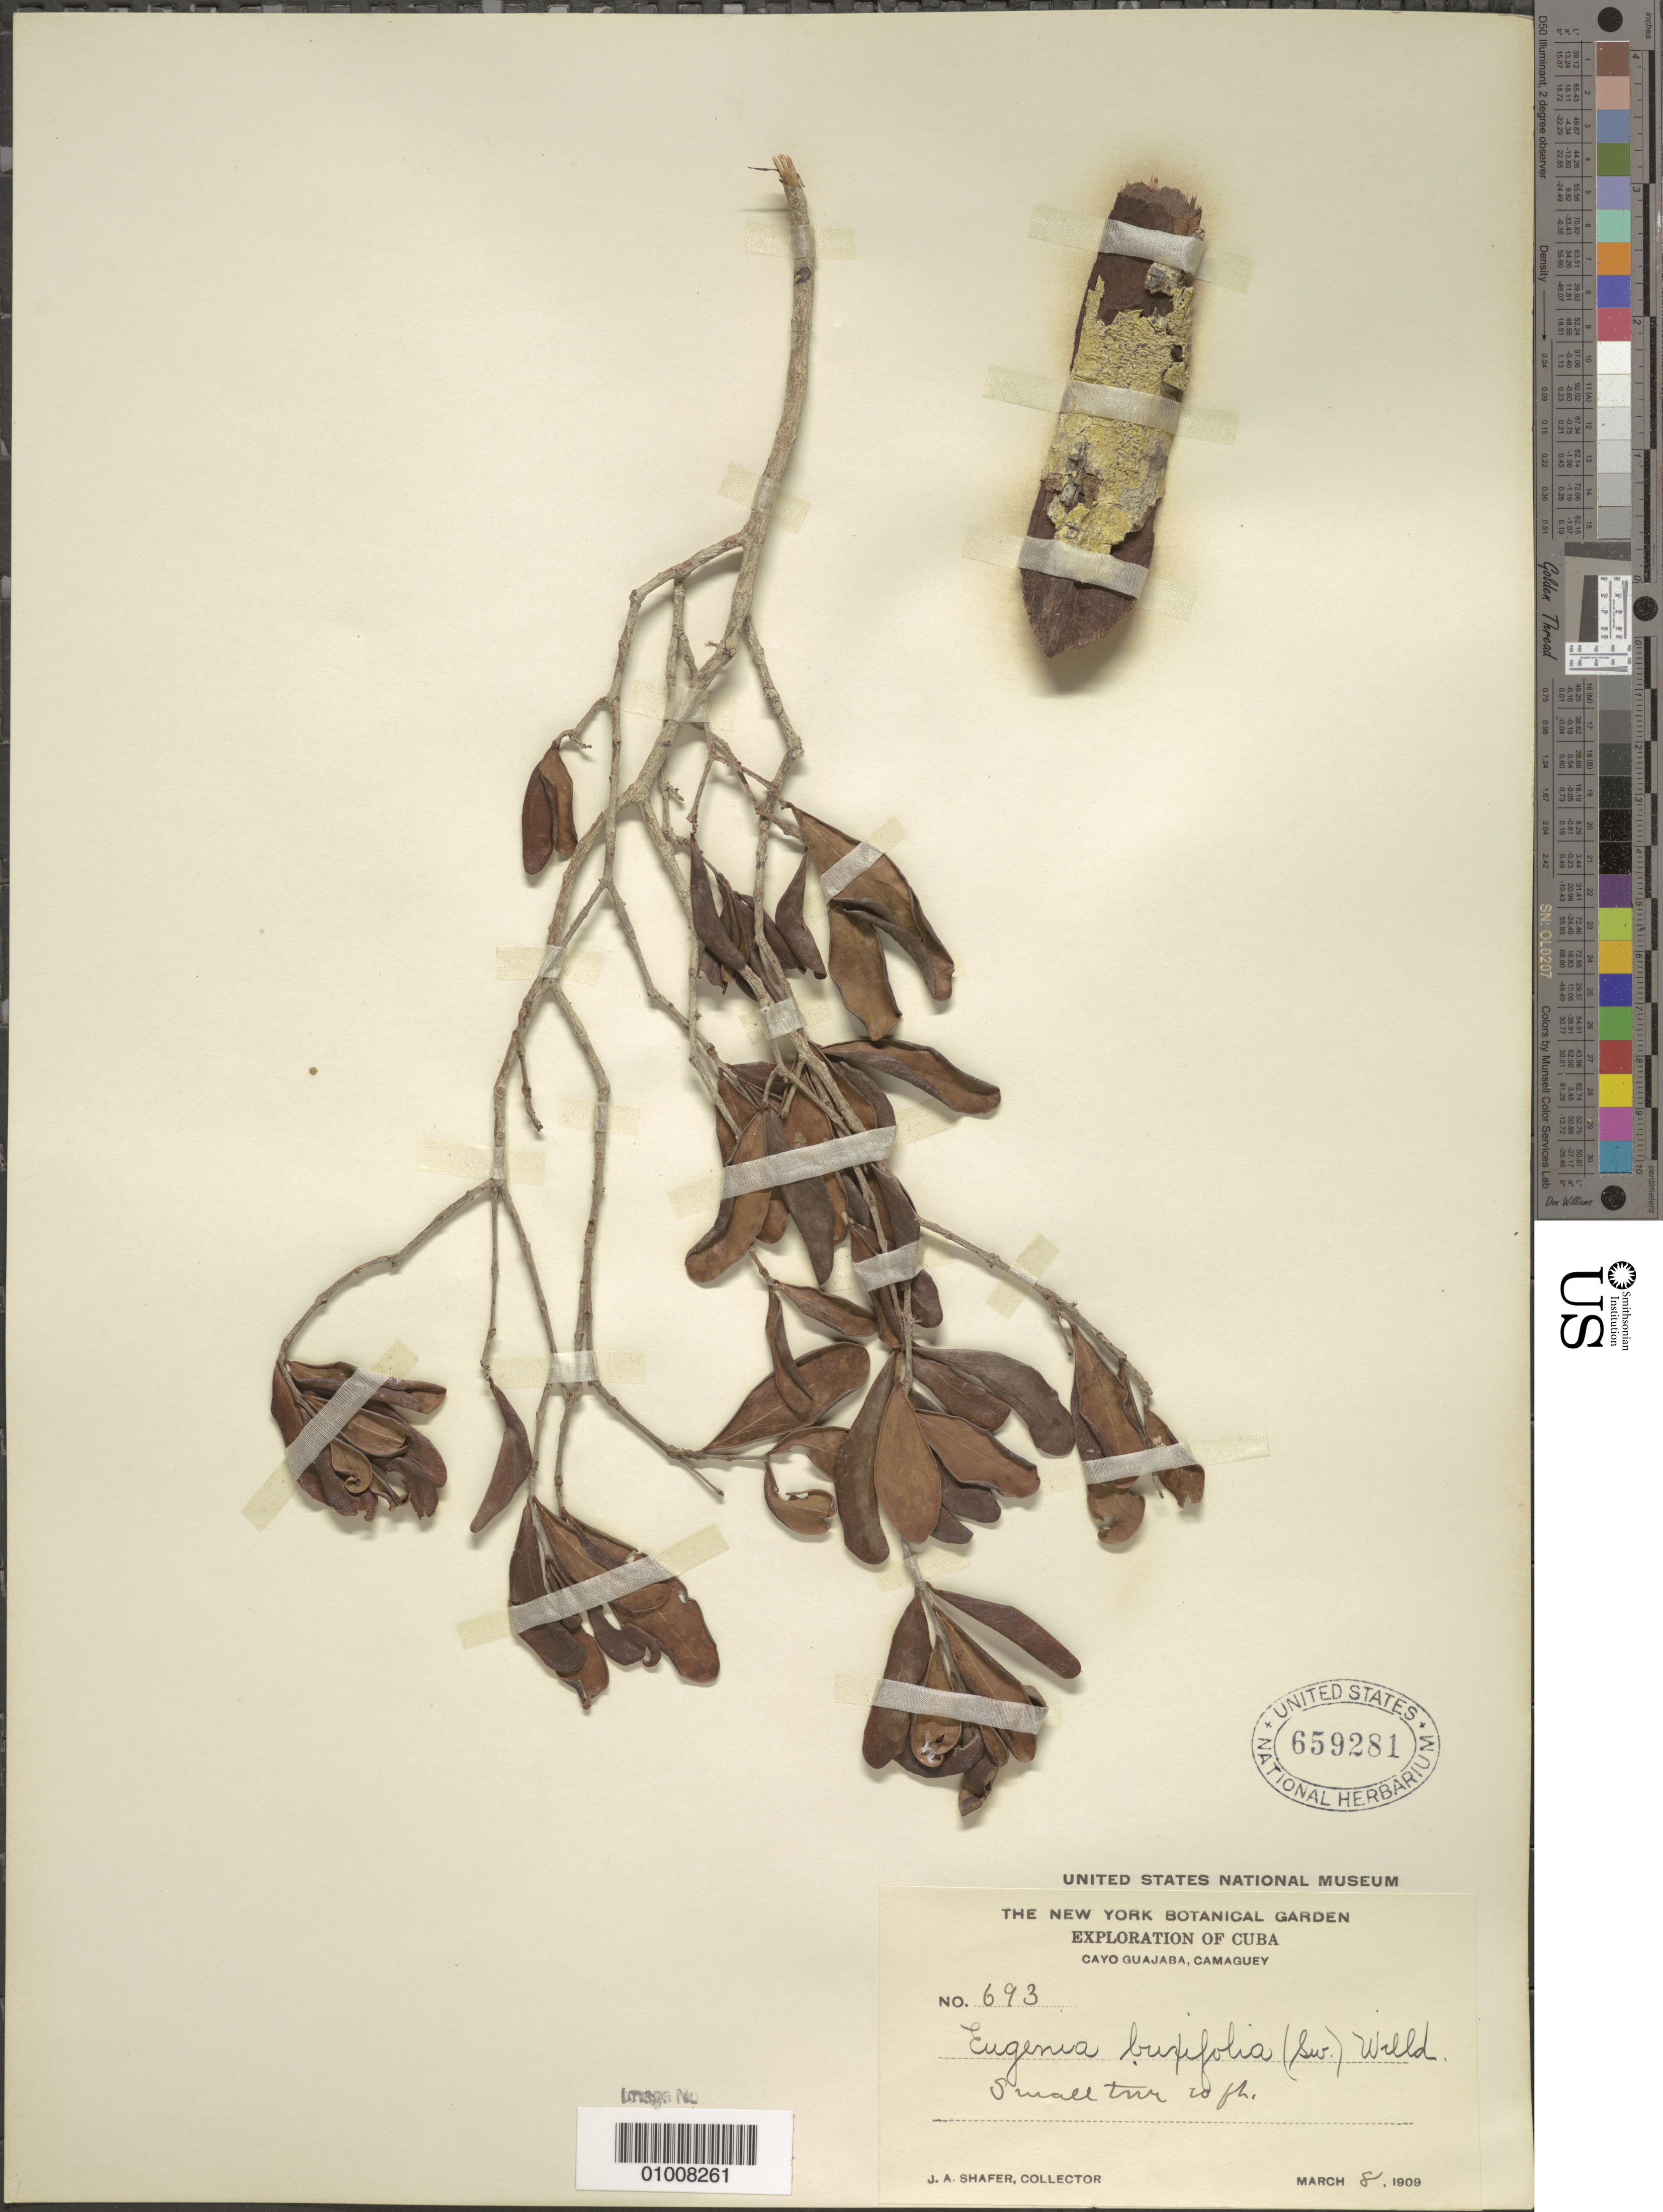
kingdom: Plantae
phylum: Tracheophyta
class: Magnoliopsida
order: Myrtales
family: Myrtaceae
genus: Eugenia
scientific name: Eugenia foetida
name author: Pers.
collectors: J. A. Shafer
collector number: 693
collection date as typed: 08 Mar 1909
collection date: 1909-03-08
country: Cuba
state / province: Camagüey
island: Cuba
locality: Cayo, Guajaba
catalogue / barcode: US 659281